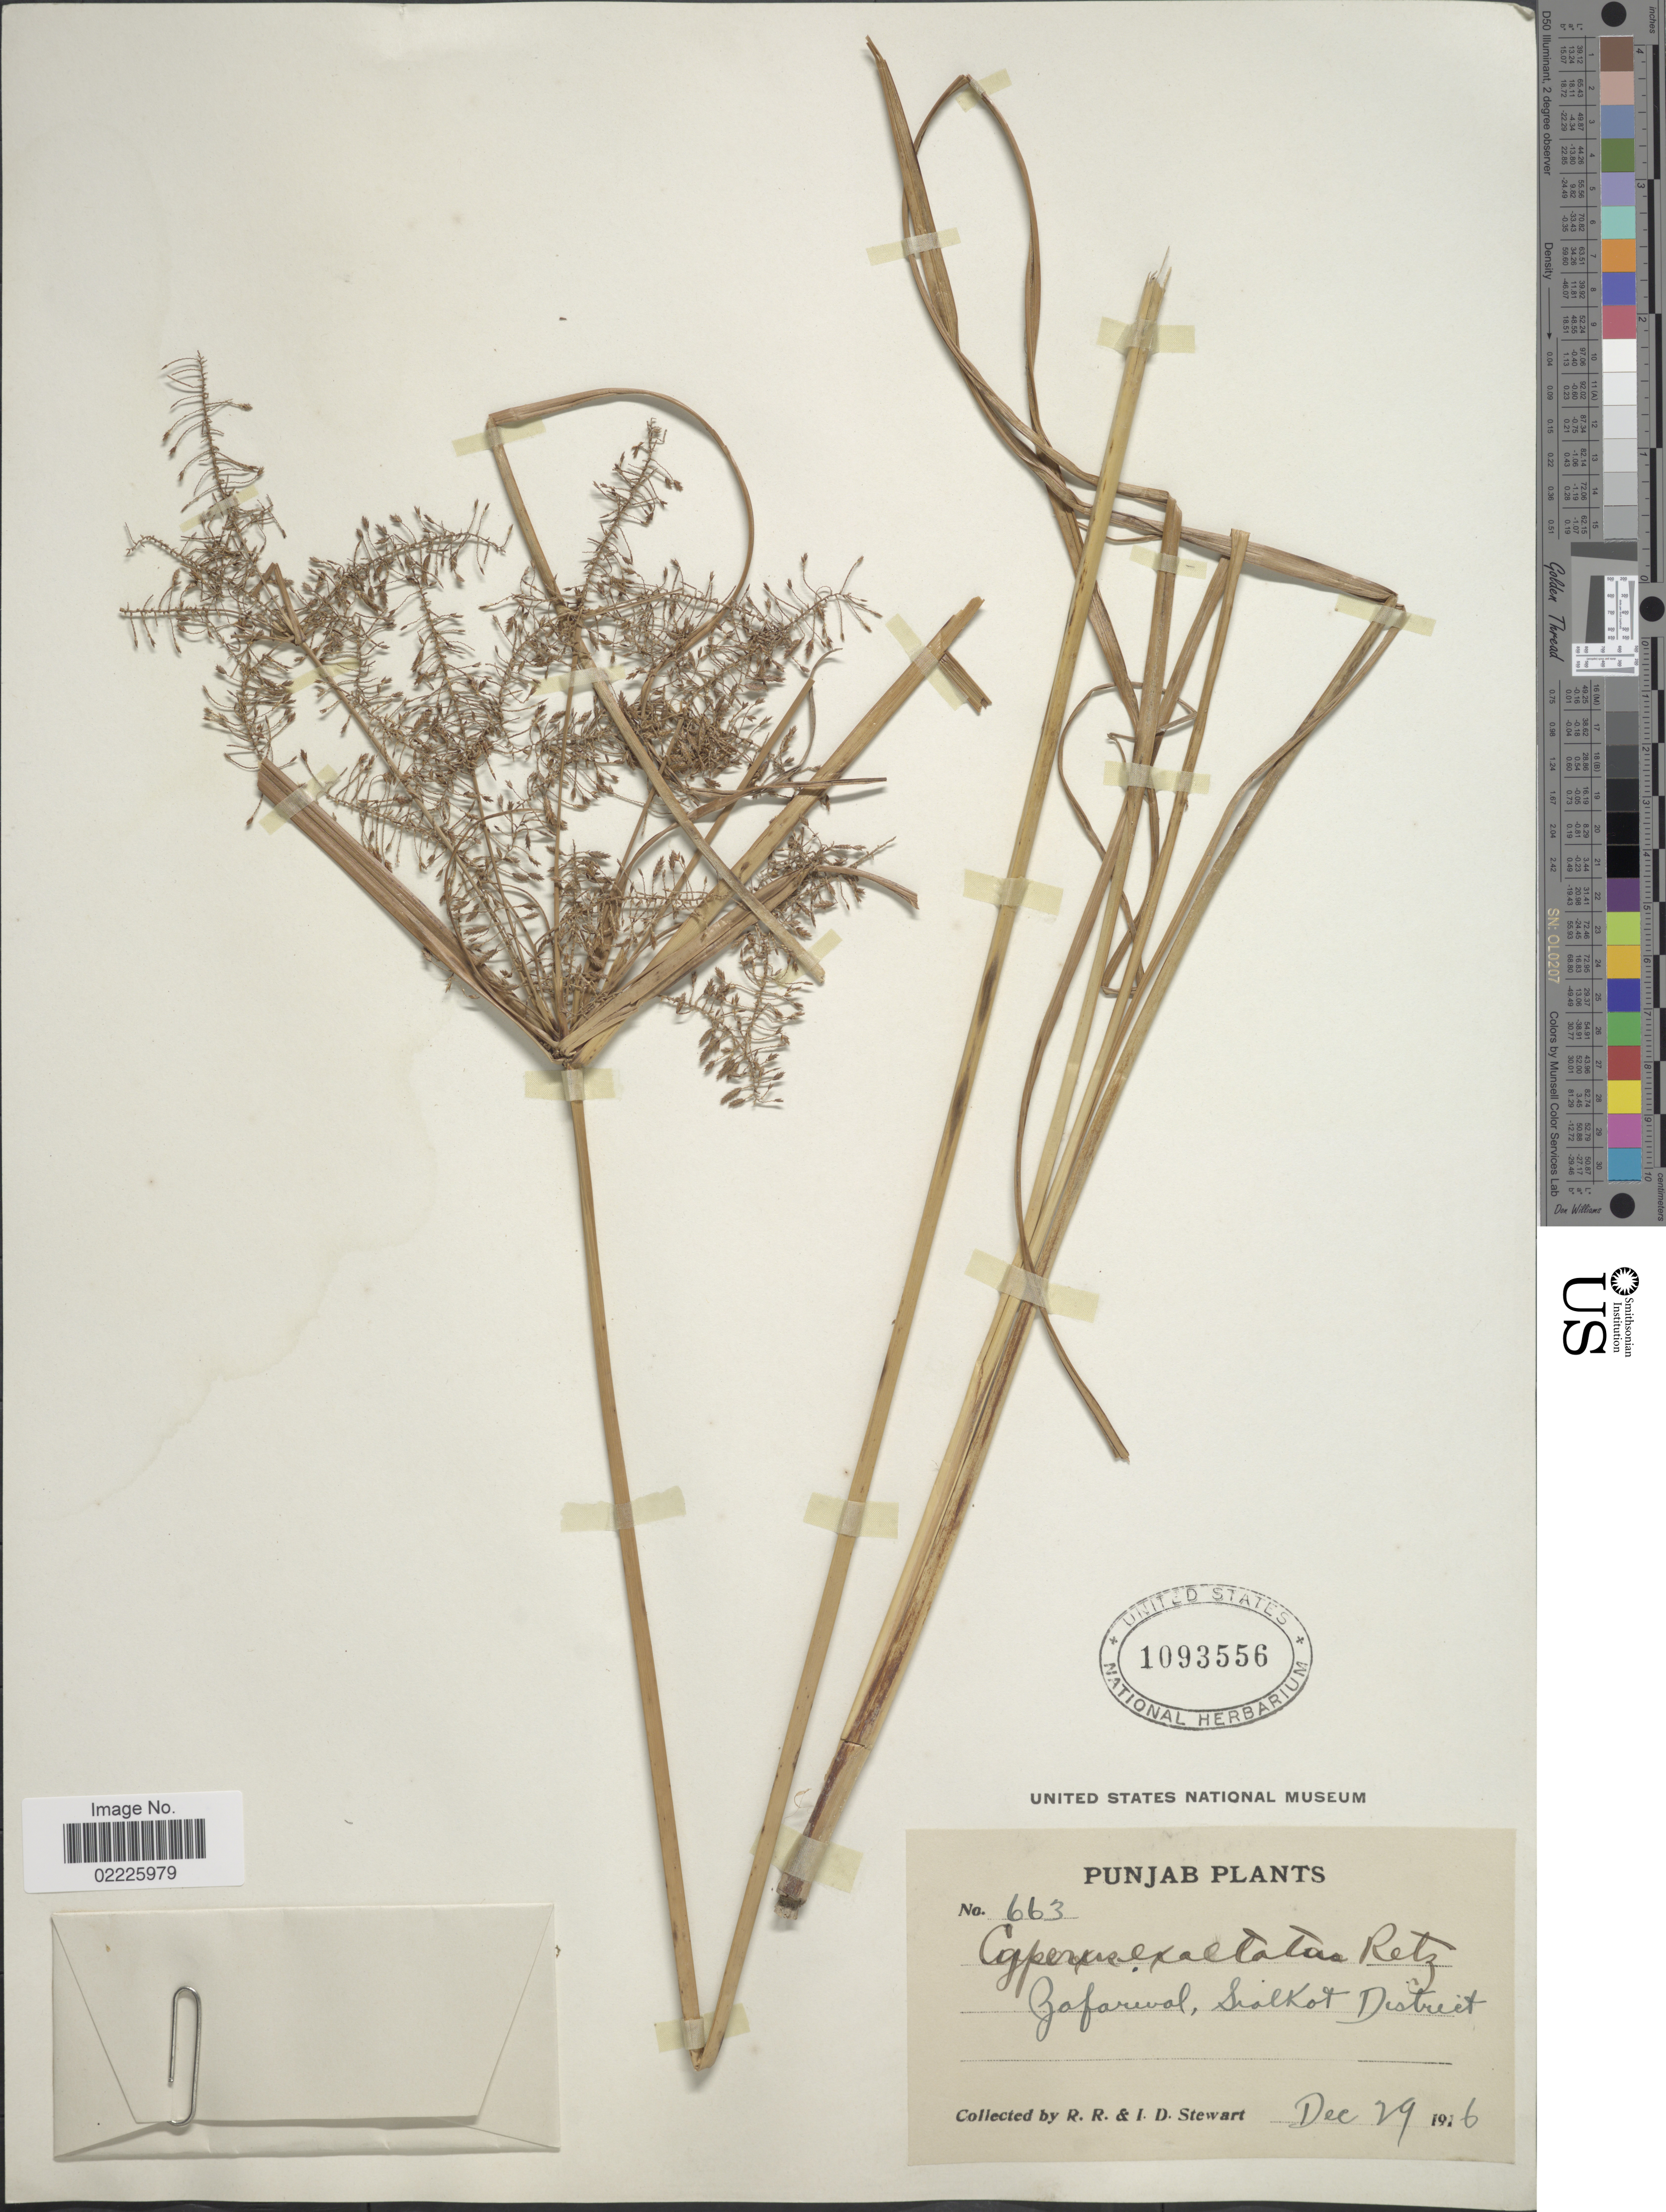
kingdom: Plantae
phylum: Tracheophyta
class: Liliopsida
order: Poales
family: Cyperaceae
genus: Cyperus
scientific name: Cyperus exaltatus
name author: Retz.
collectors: R. R. Stewart & I. Stewart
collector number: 663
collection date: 1916-12-29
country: Pakistan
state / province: Punjab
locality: Zafarwal, Sialkot District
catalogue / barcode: US 1093556